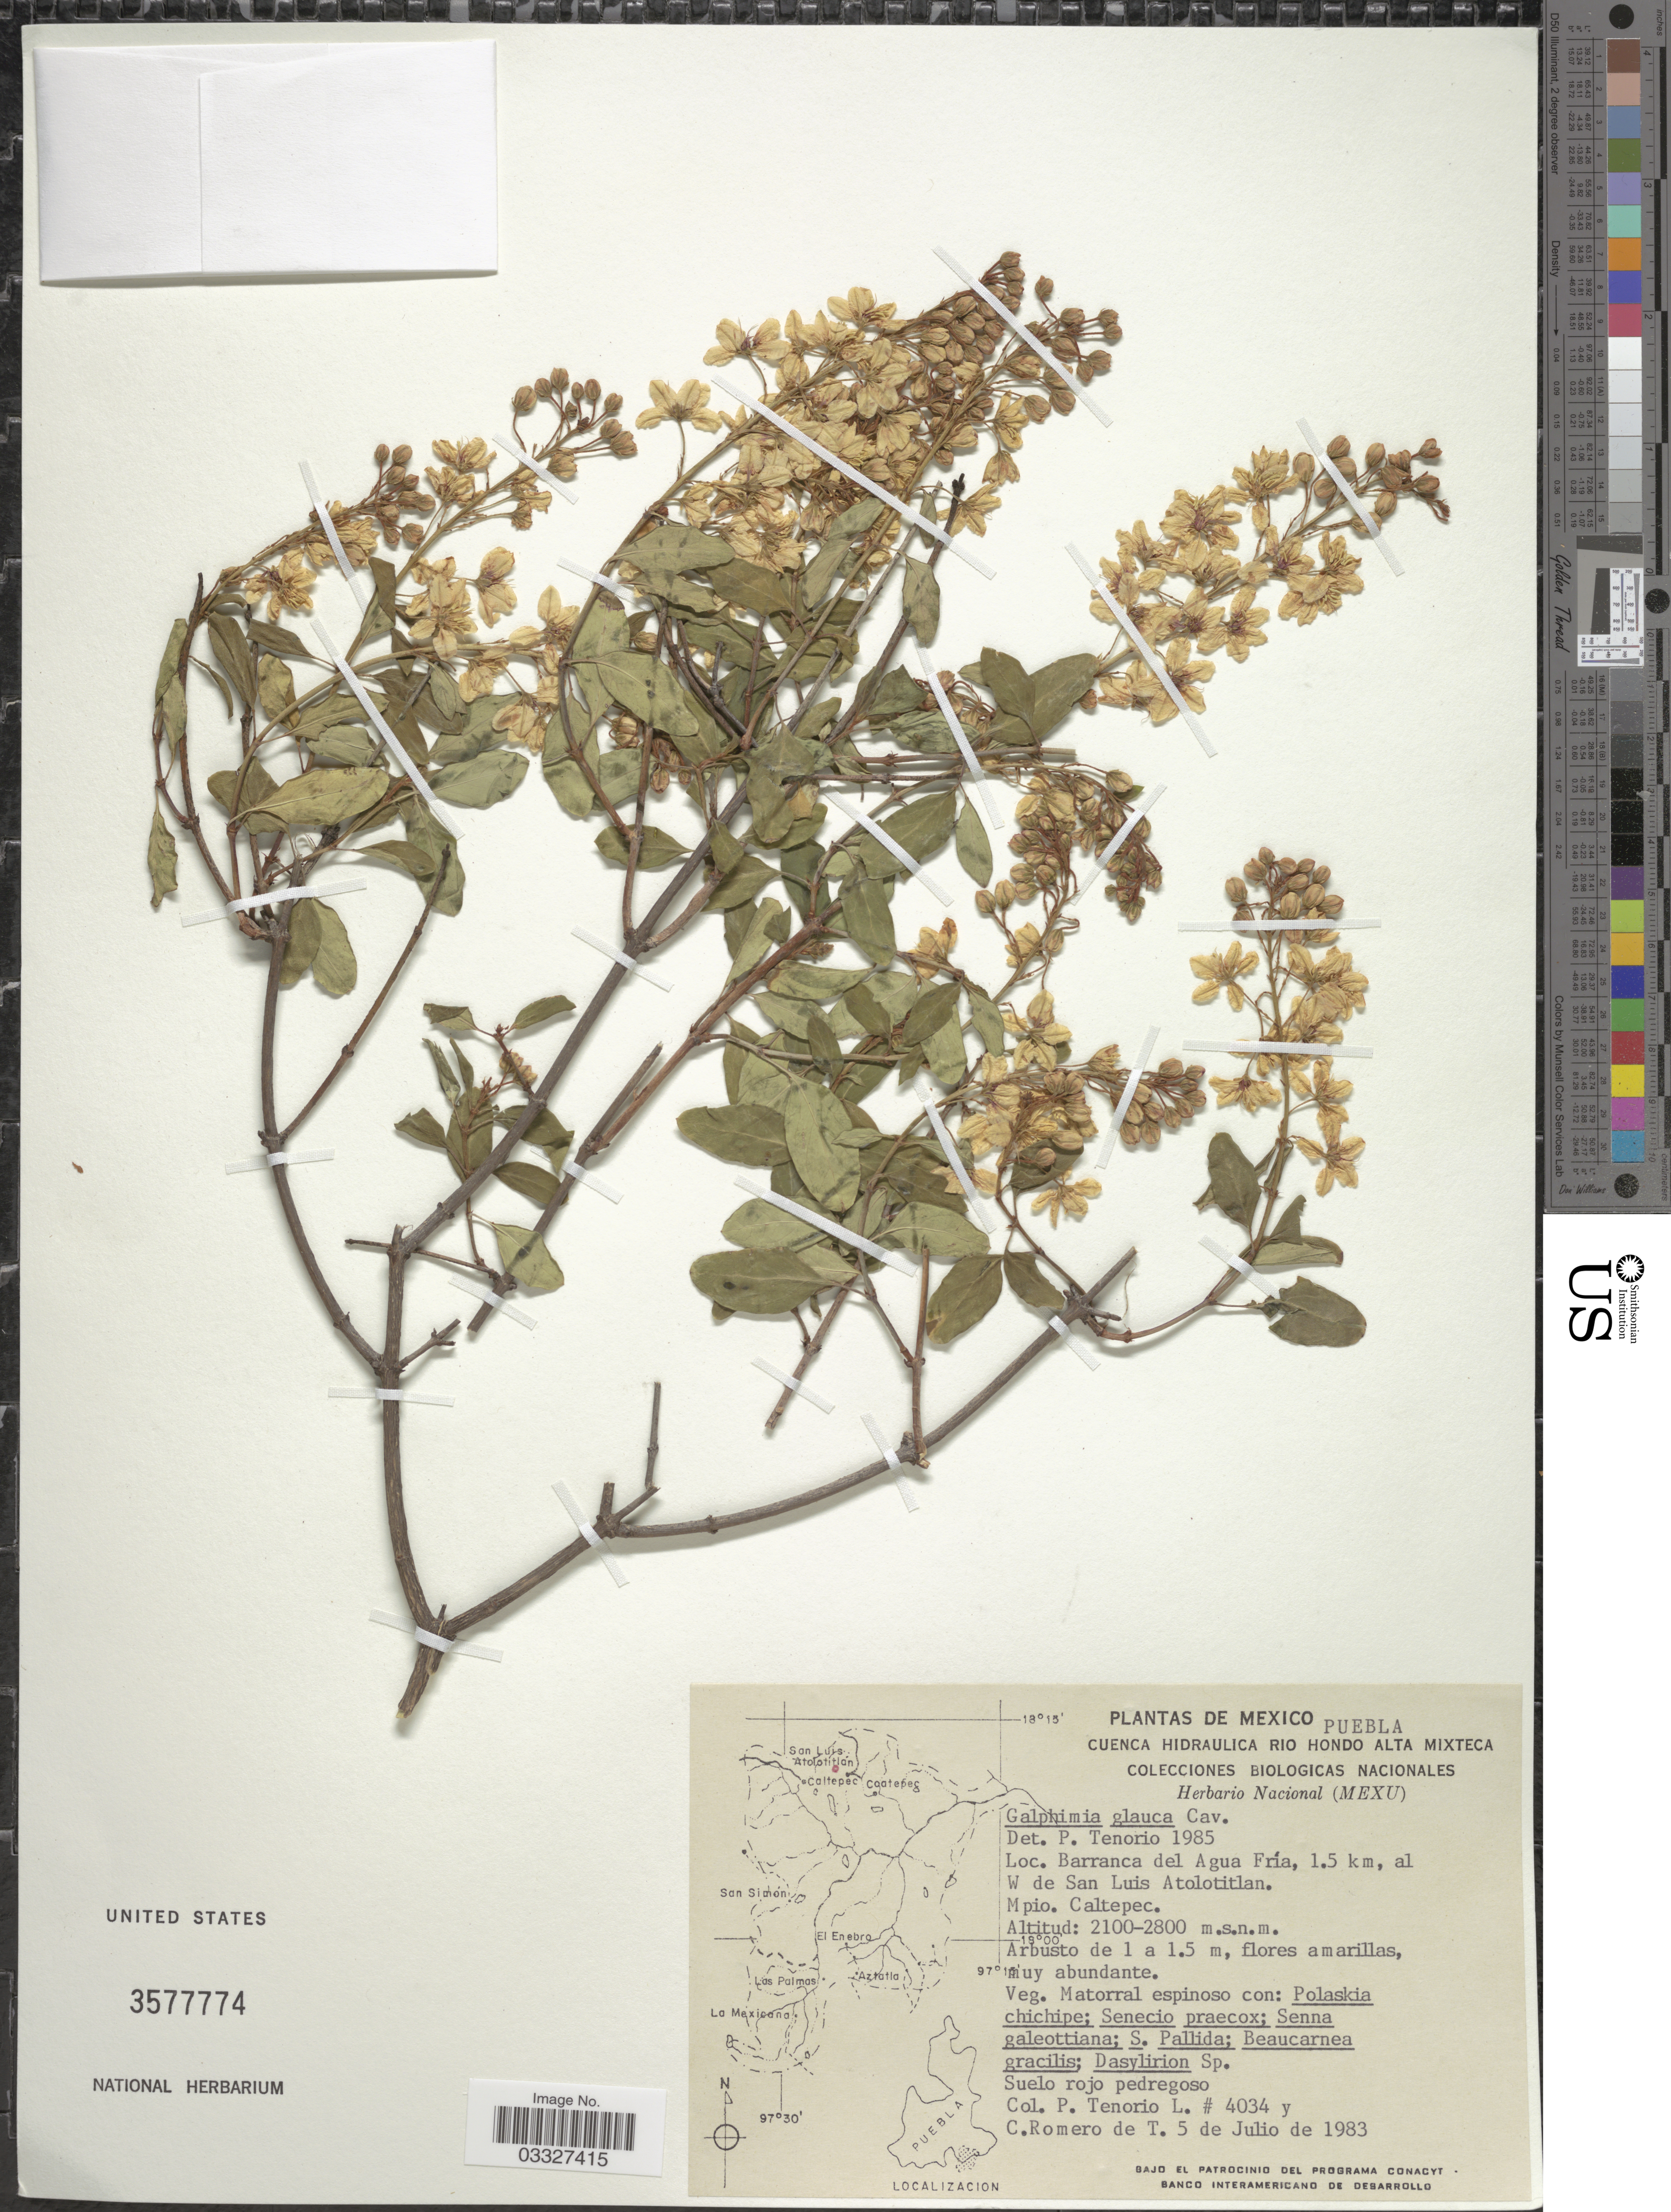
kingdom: Plantae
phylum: Tracheophyta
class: Magnoliopsida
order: Malpighiales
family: Malpighiaceae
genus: Galphimia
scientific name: Galphimia glauca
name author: Cav.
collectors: P. Tenorio L. & C. Romero de T.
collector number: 4034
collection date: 1983-07-05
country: Mexico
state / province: Puebla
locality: Barranca del Agua Fría, 1.5 km, al W de San Luis Atolotitlan. Mpio. Caltepec.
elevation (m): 2100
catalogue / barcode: US 3577774